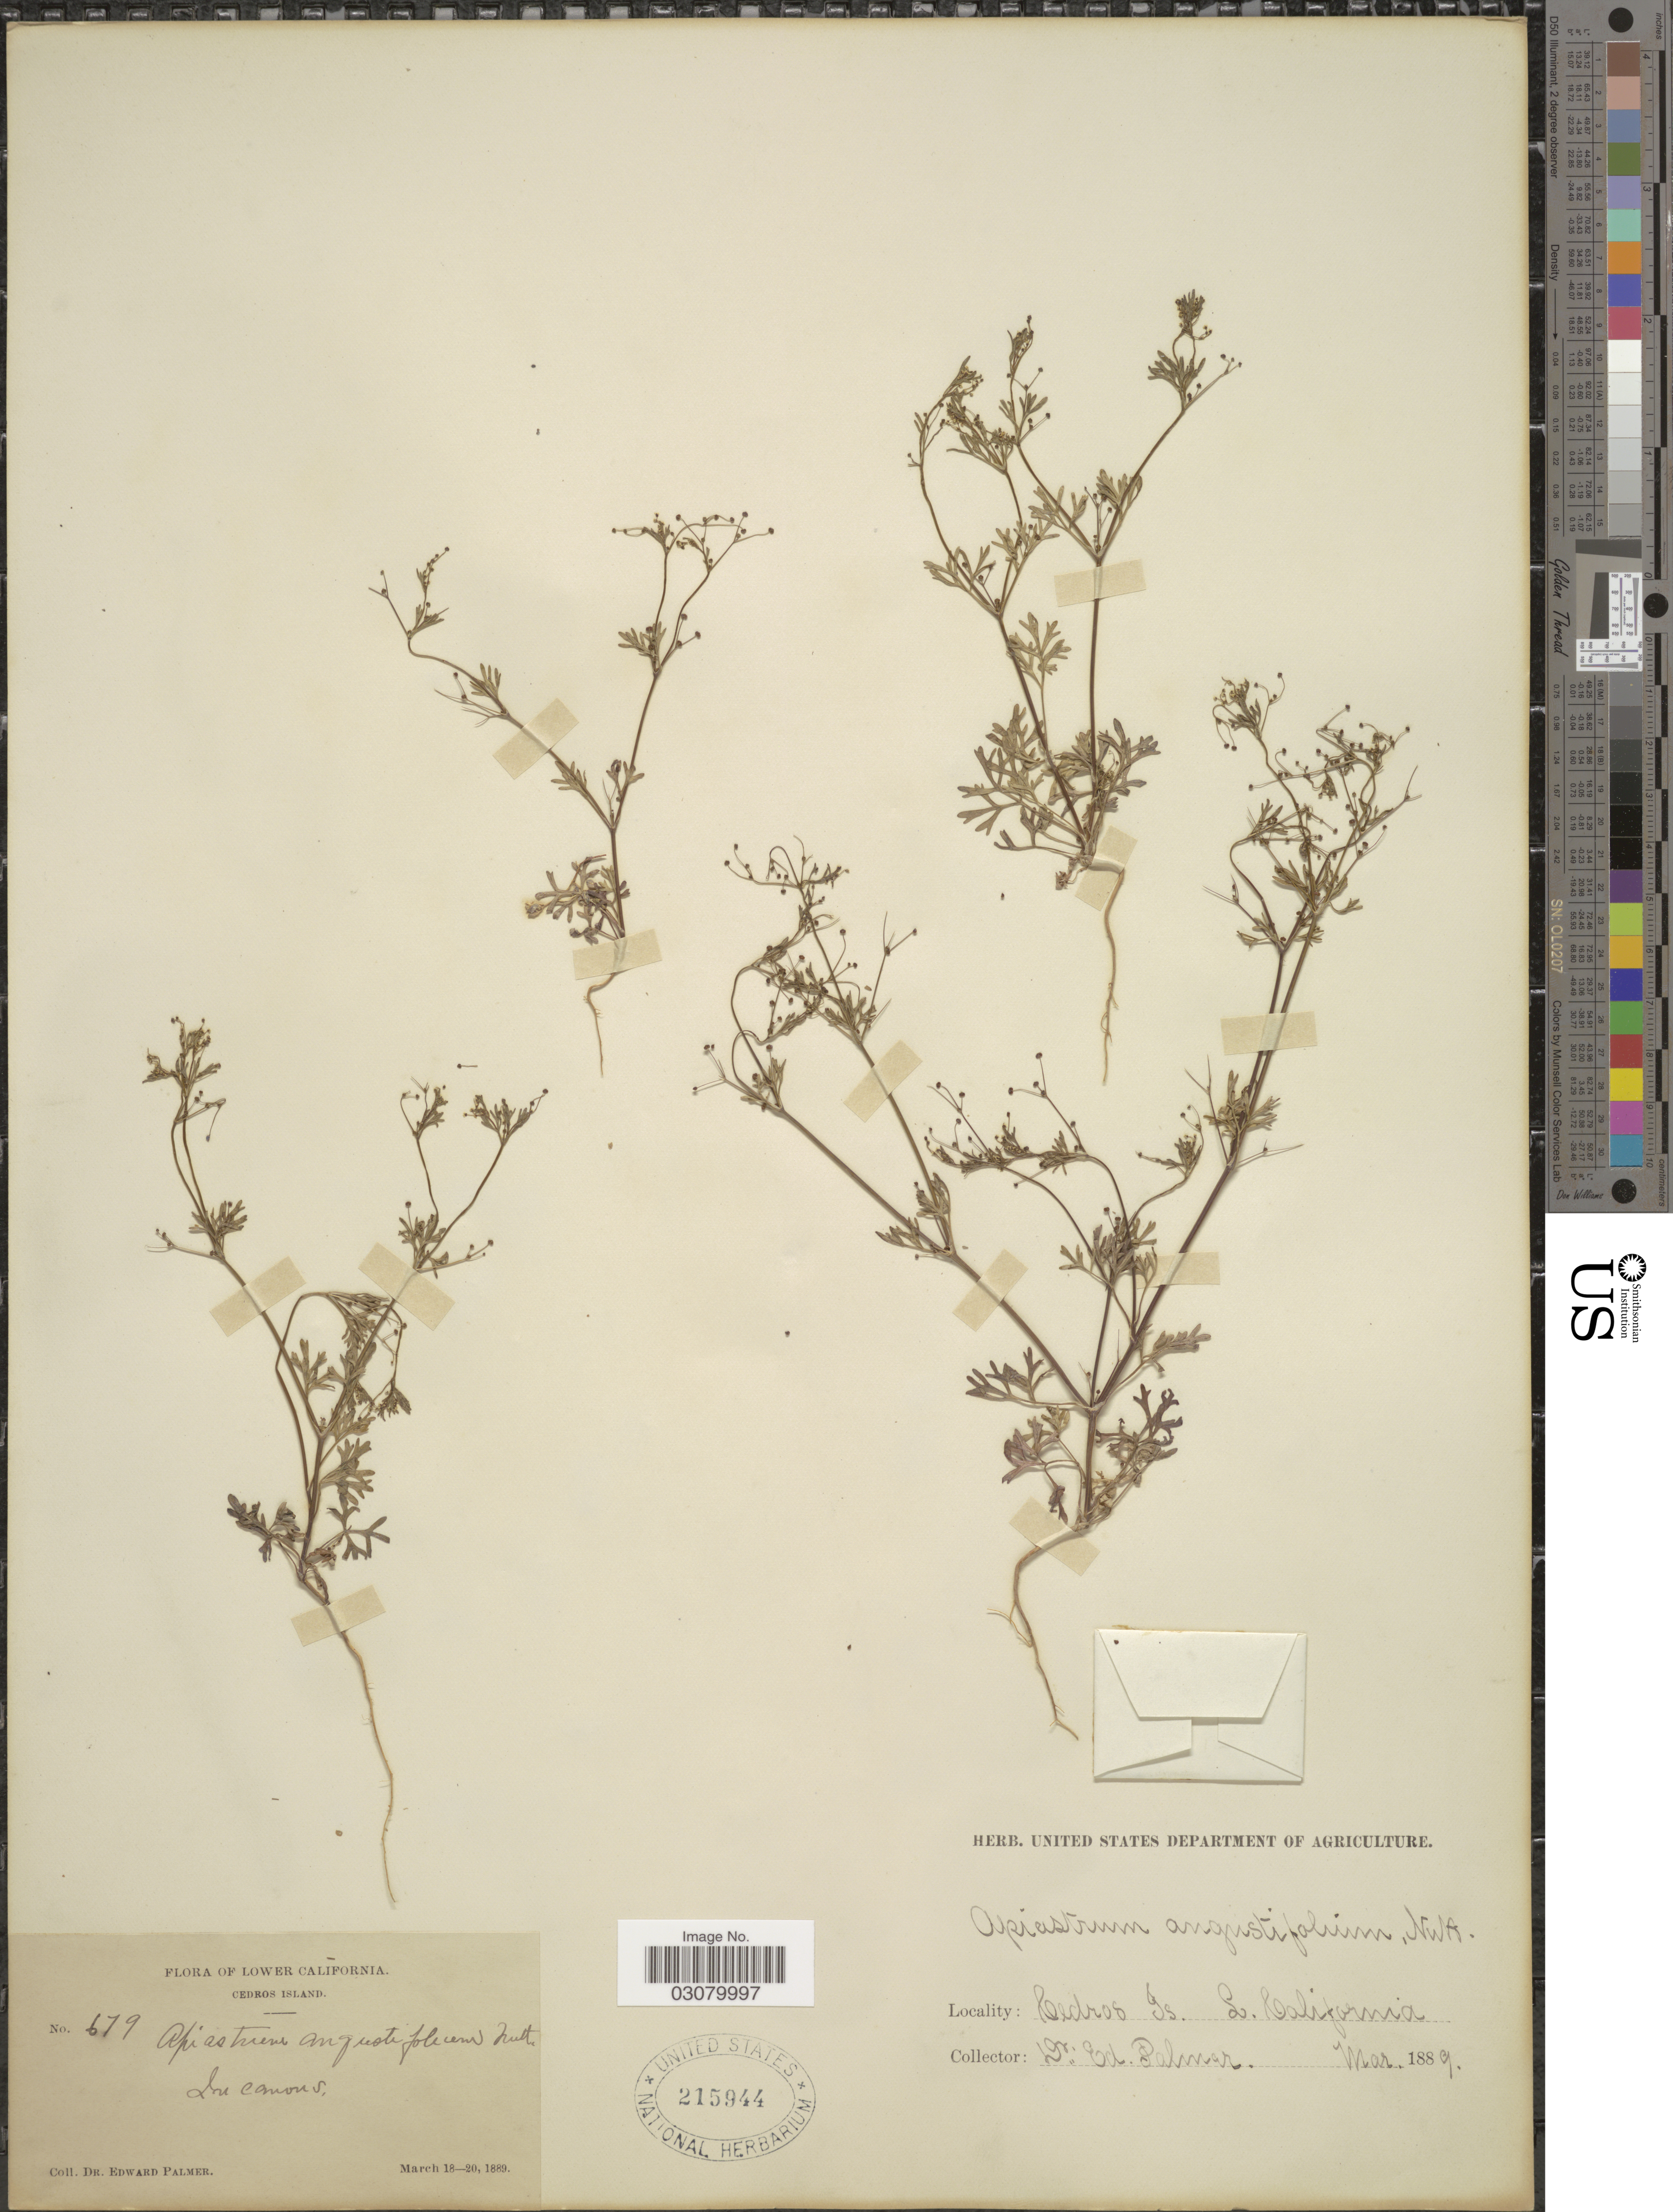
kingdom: Plantae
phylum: Tracheophyta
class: Magnoliopsida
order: Apiales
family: Apiaceae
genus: Apiastrum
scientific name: Apiastrum angustifolium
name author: Nutt.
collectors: E. Palmer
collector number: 679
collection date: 1889-03-18/1889-03-20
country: Mexico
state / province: Baja California Norte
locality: Lower California, Cedros Island. In Canons.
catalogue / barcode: US 215944